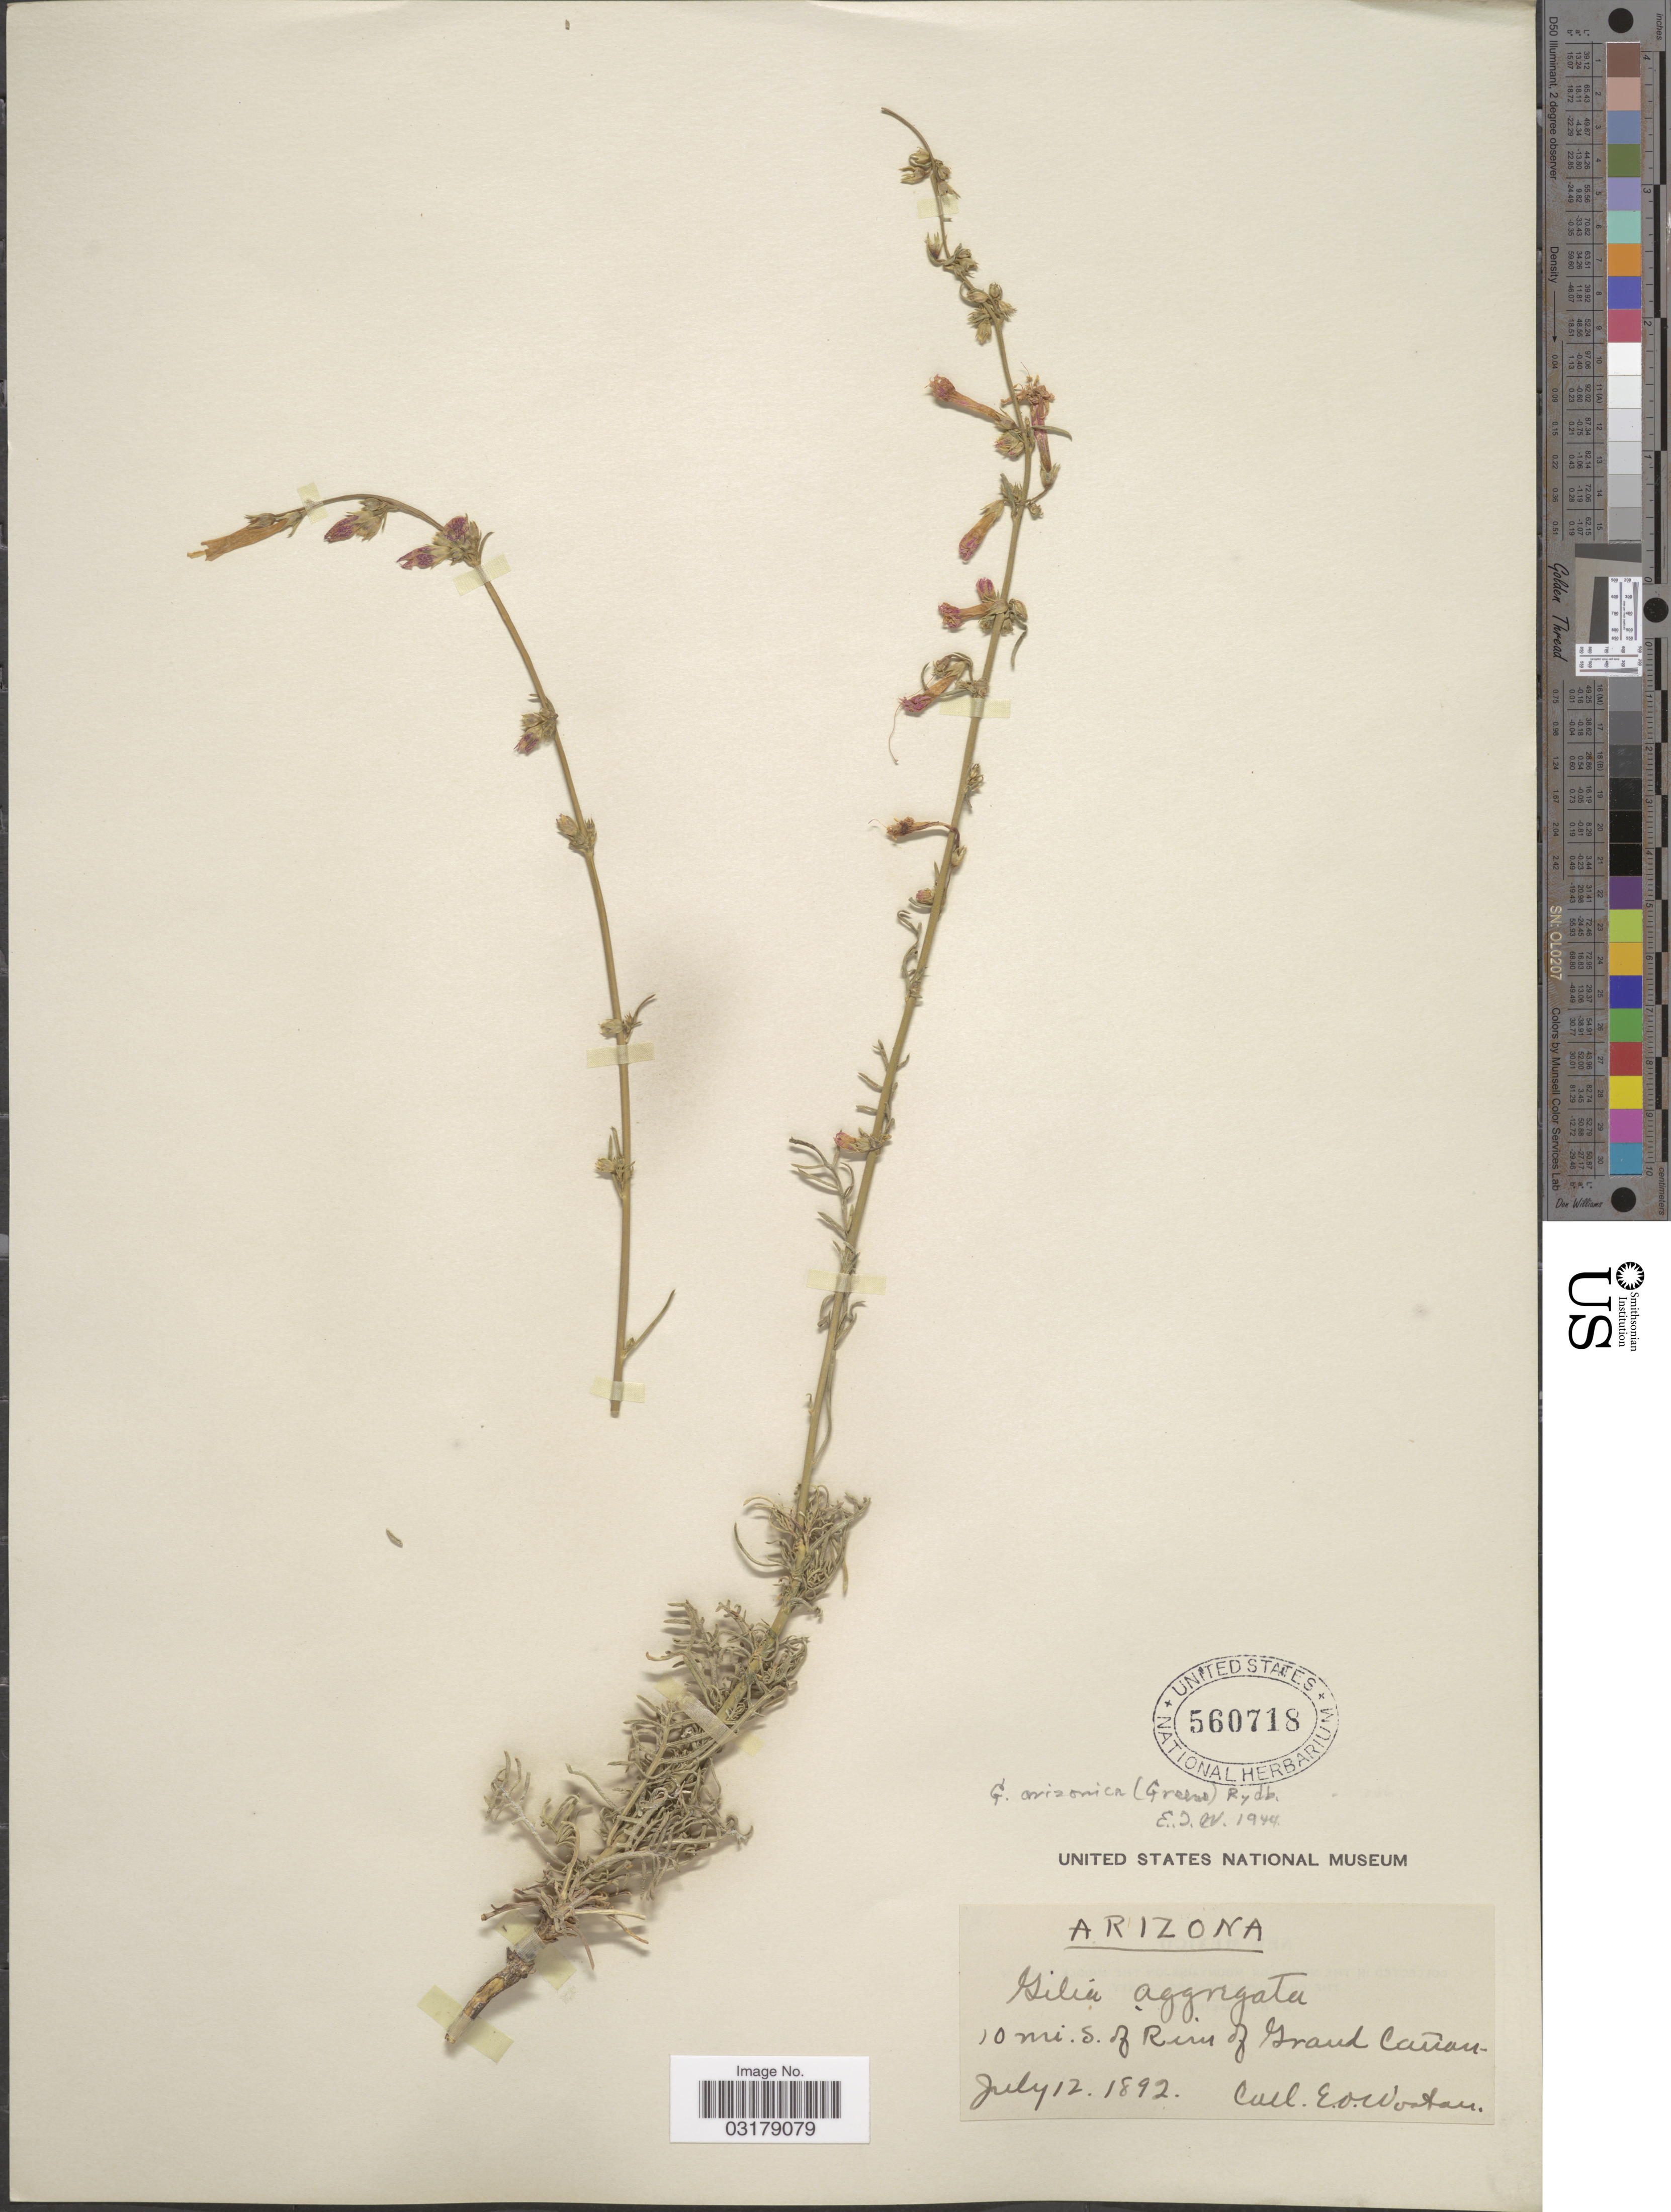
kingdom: Plantae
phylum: Tracheophyta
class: Magnoliopsida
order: Ericales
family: Polemoniaceae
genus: Ipomopsis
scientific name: Ipomopsis aggregata subsp. arizonica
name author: (Greene) V.E. Grant & A.D. Grant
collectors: E. O. Wooton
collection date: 1892-07-12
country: United States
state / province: Arizona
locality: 10 mi. S. of Rim of Grand Cañon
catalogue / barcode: US 560718